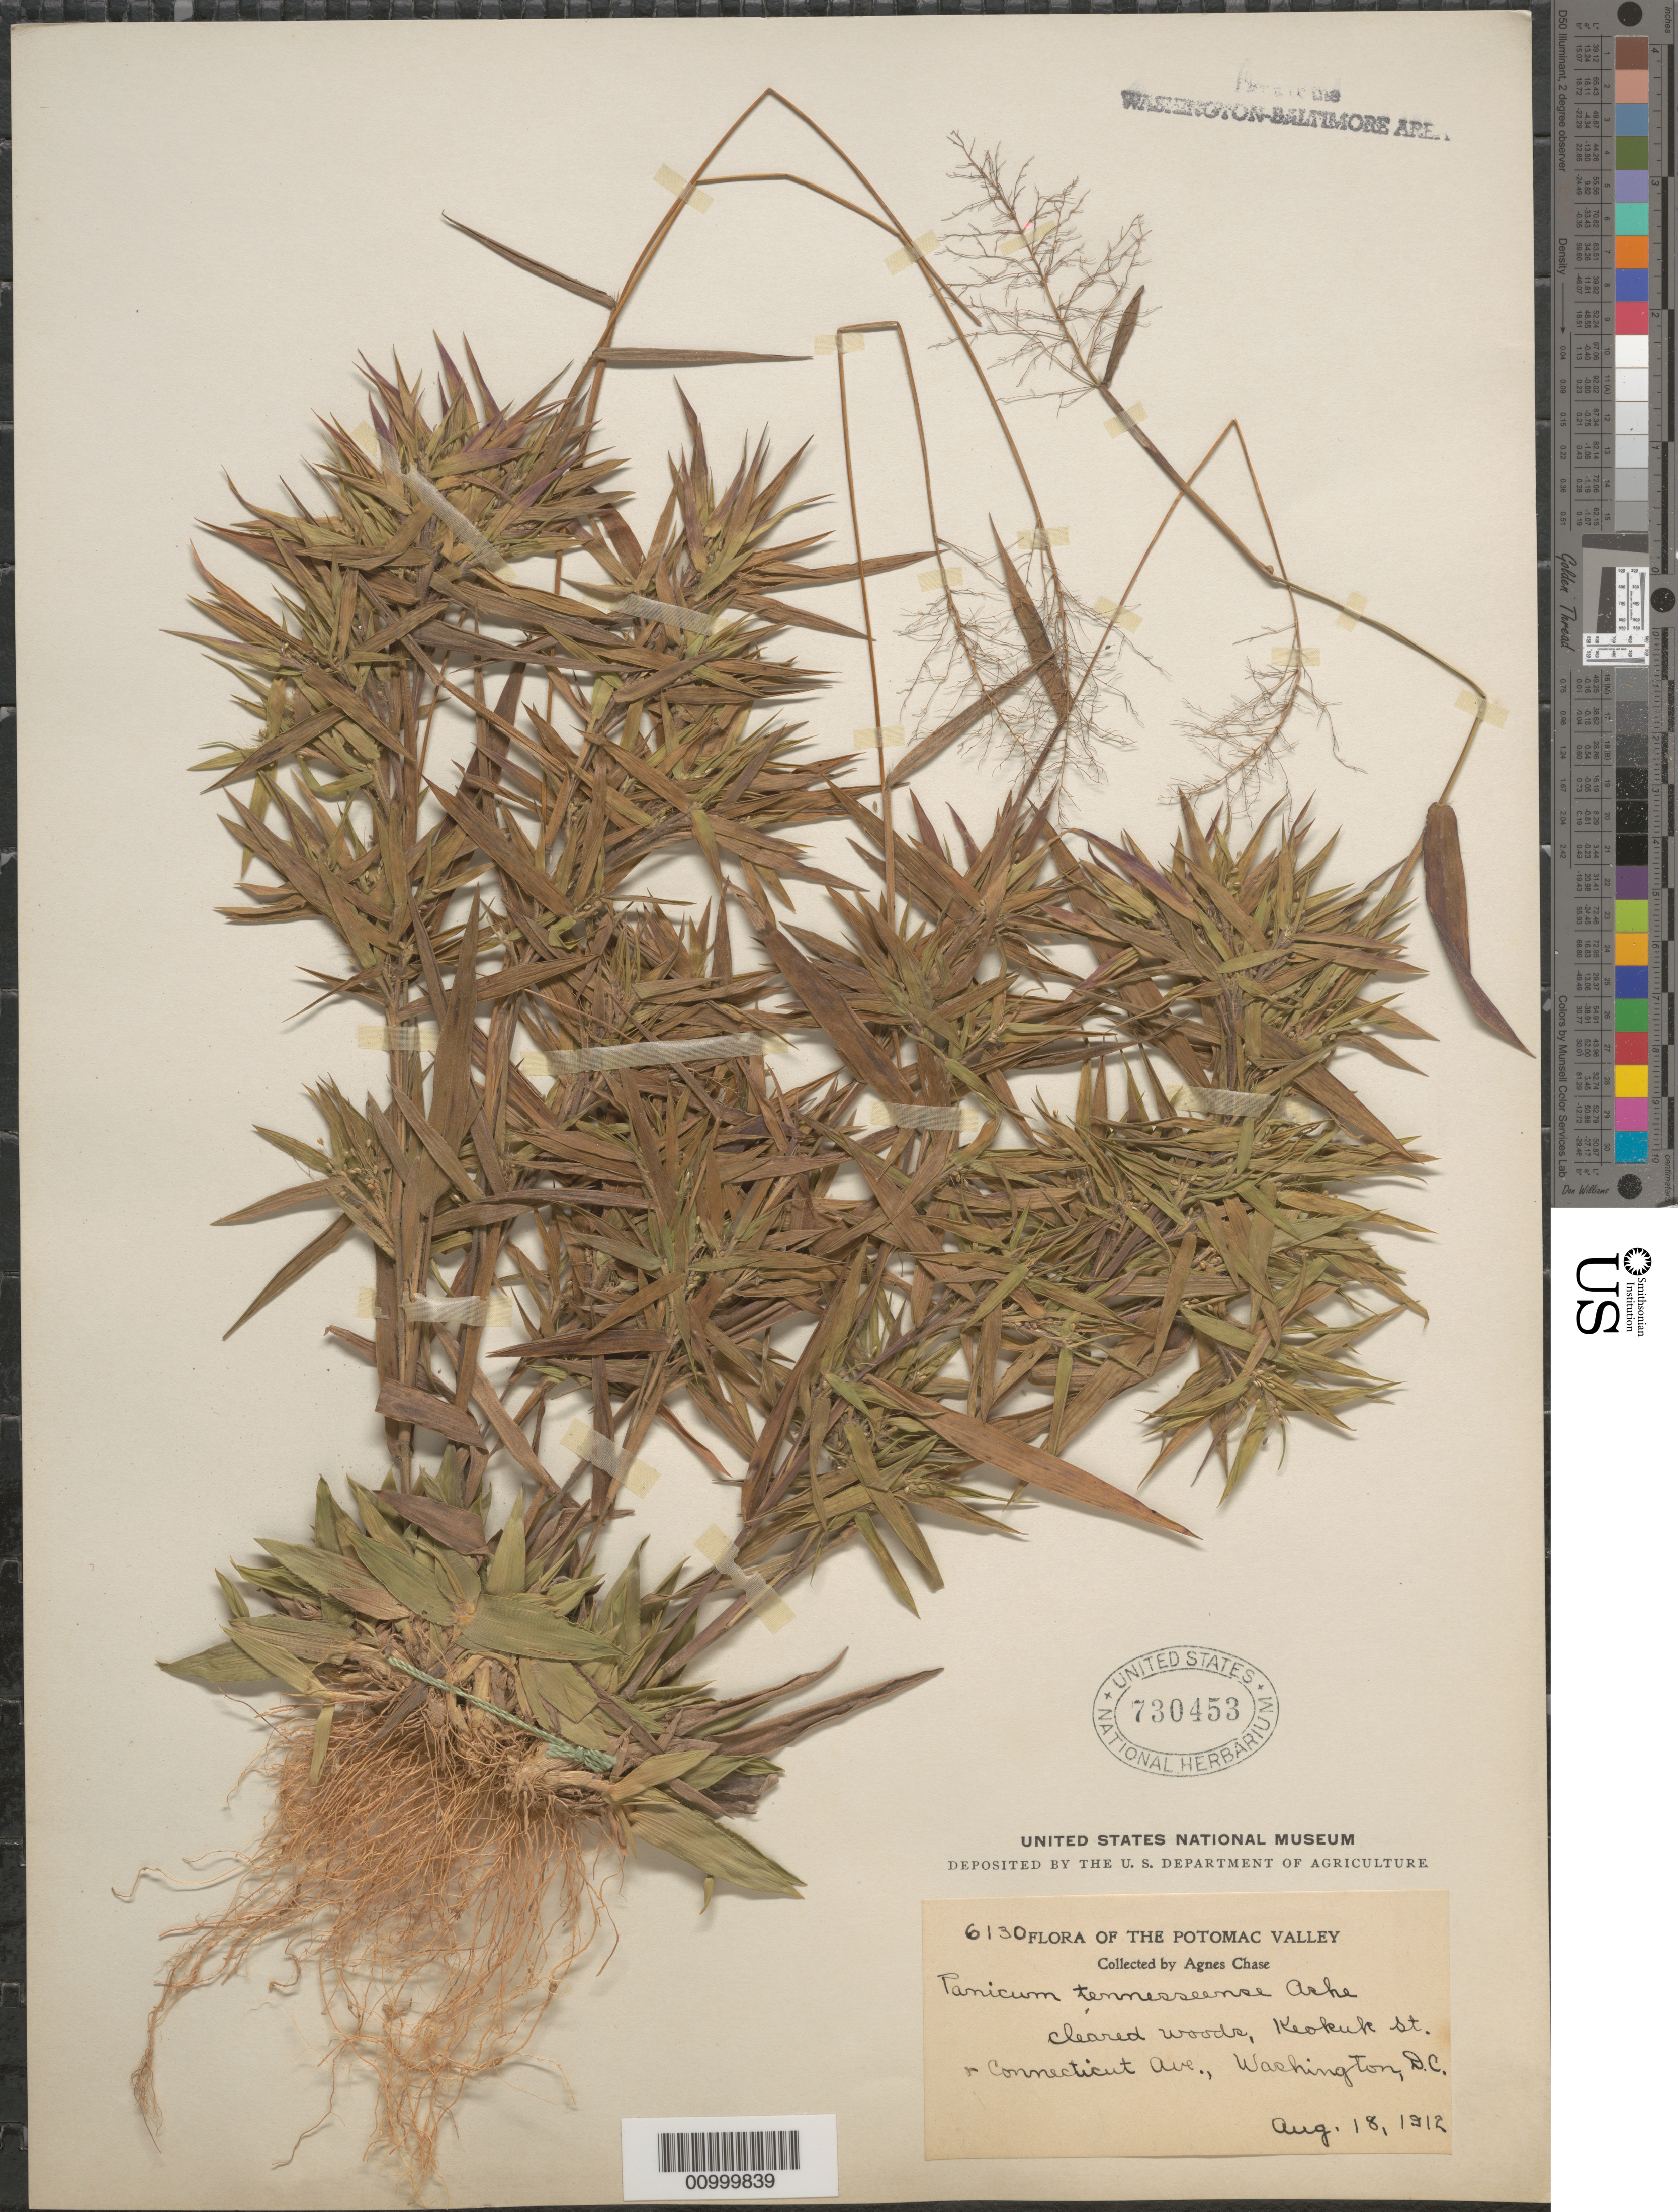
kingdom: Plantae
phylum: Tracheophyta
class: Liliopsida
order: Poales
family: Poaceae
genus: Dichanthelium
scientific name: Dichanthelium acuminatum var. fasciculatum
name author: (Torr.) Freckmann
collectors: A. Chase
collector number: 6130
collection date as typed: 18 Aug 1912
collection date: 1912-08-18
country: United States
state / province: District of Columbia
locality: Keokuk St. and Connecticut Ave.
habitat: cleared woods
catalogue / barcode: US 730453